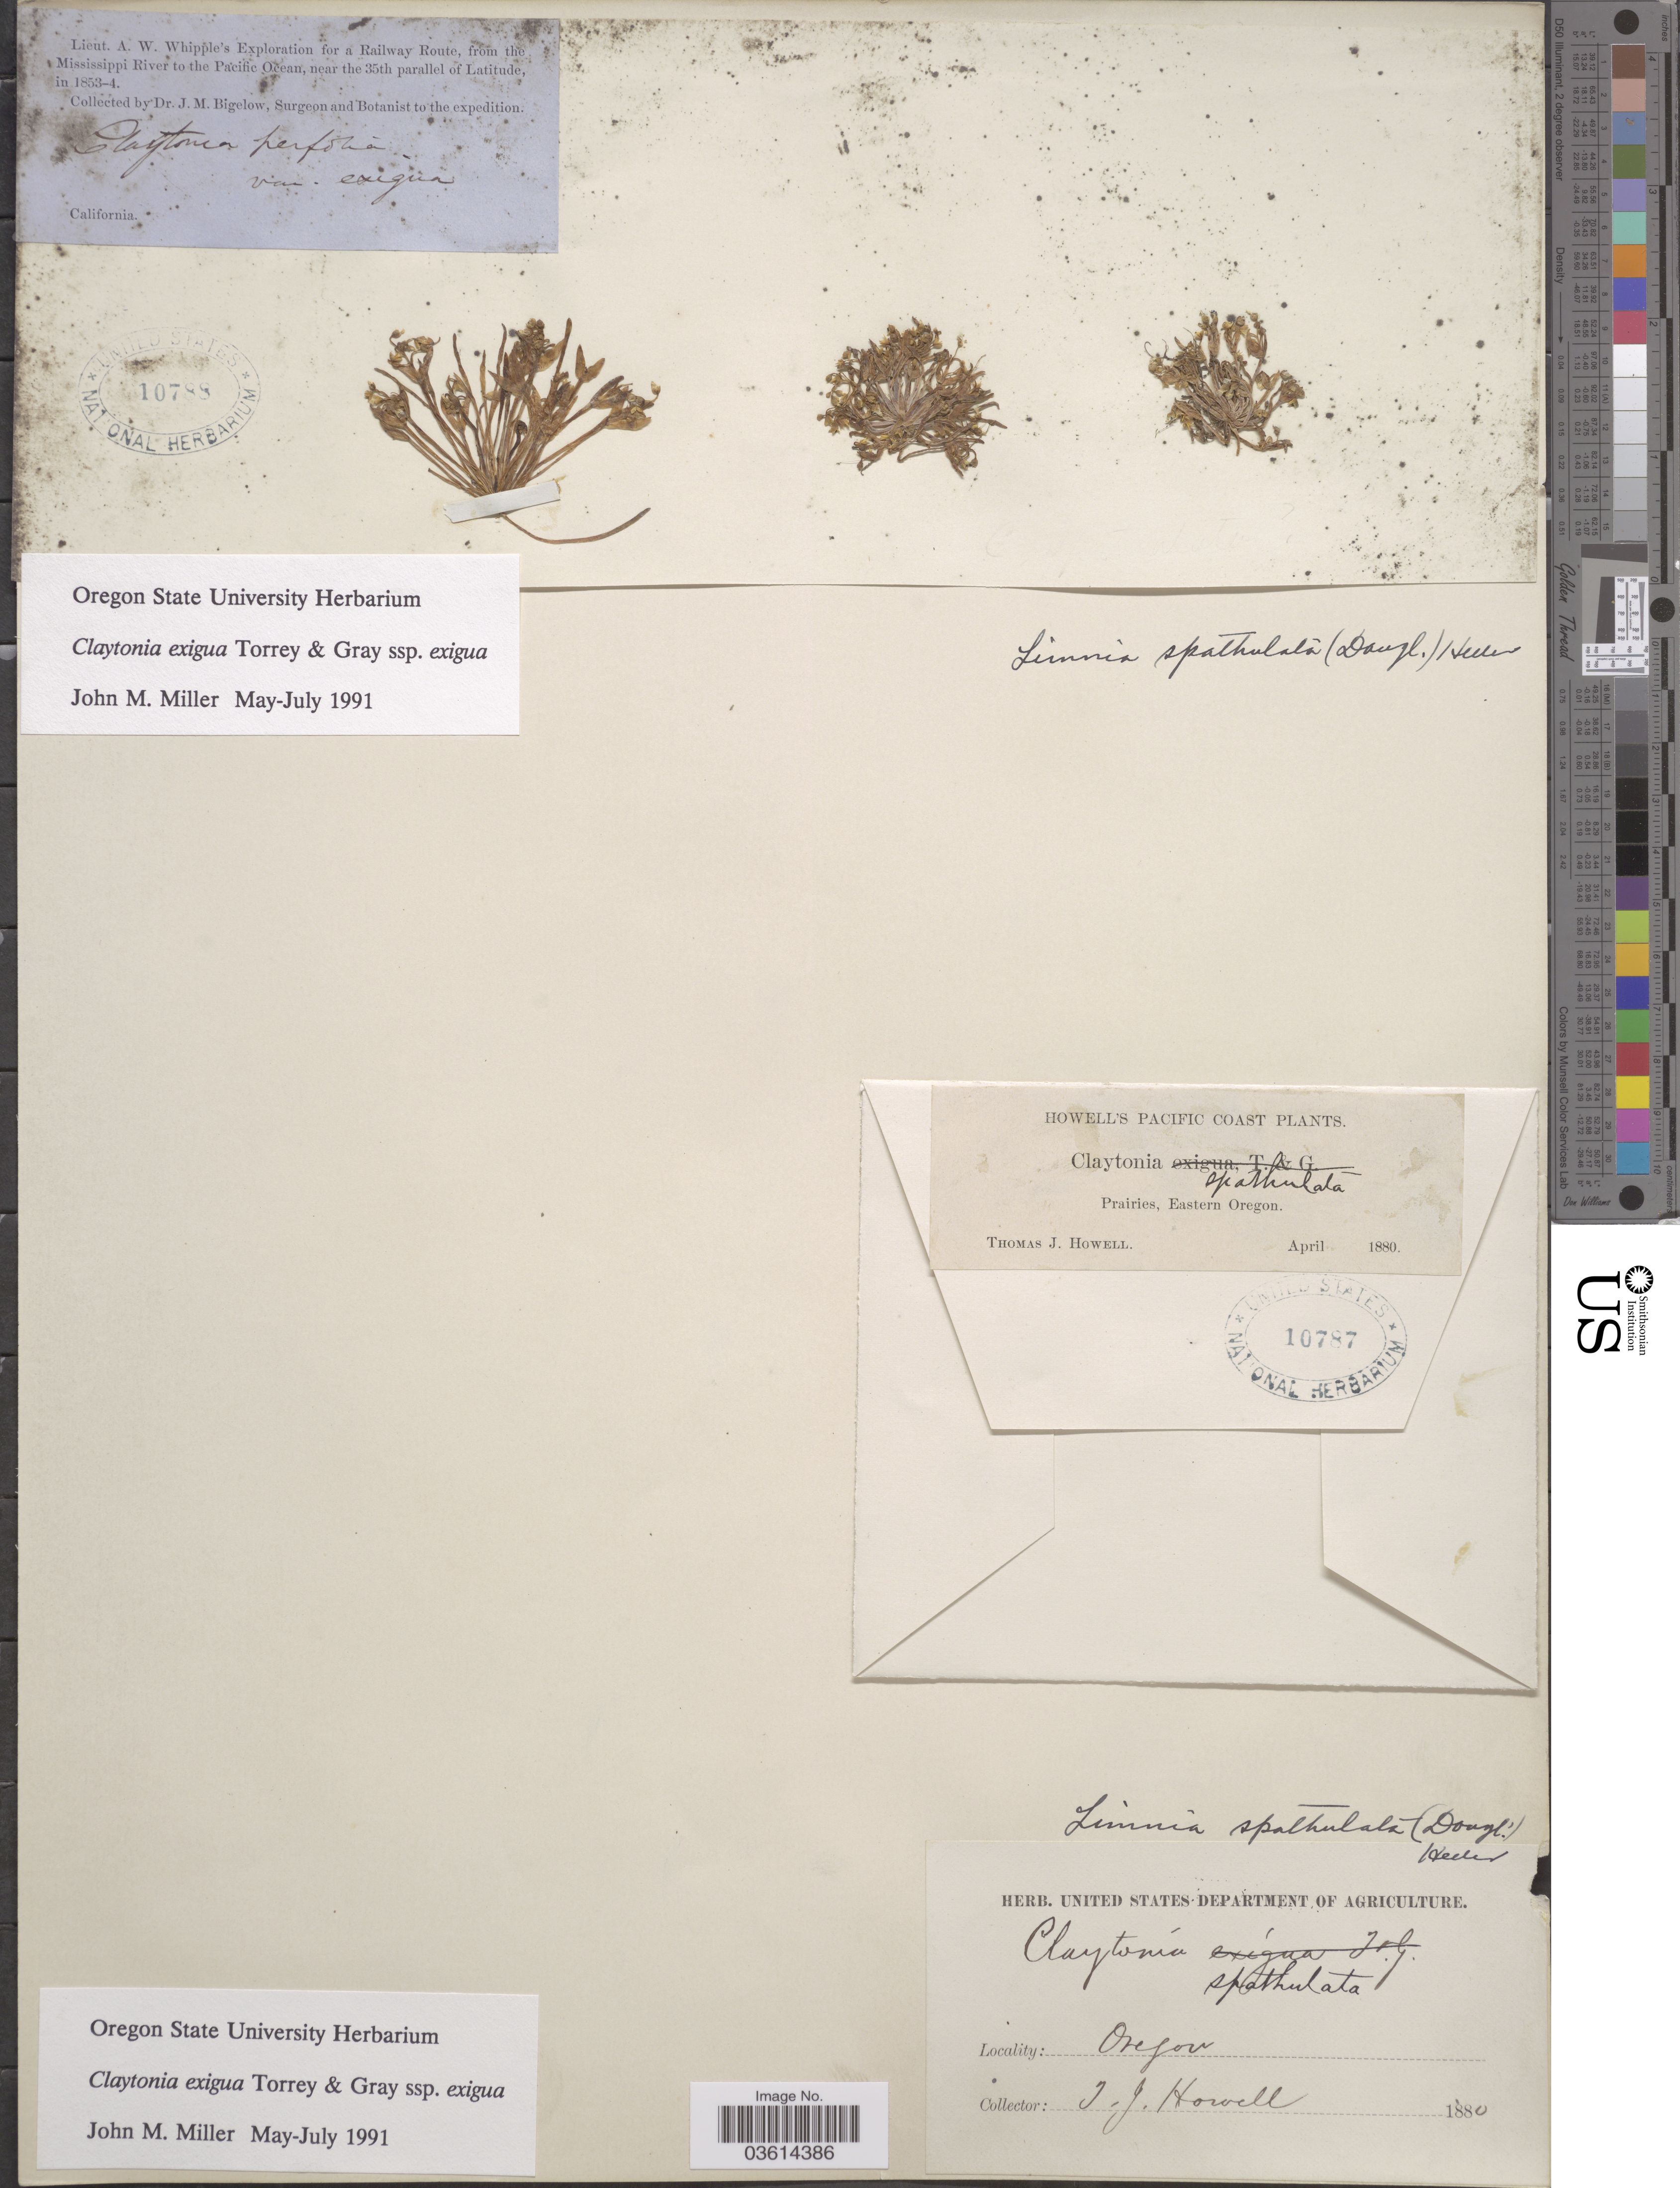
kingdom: Plantae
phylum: Tracheophyta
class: Magnoliopsida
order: Caryophyllales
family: Montiaceae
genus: Claytonia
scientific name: Claytonia exigua subsp. exigua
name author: (Douglas) Torr. & A. Gray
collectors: A. Whipple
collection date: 1853/1854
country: United States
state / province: California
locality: Railway Route, from the Mississippi River to the Pacific Ocean, near the 35th parallel of Latitude. [unsure placement]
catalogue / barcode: US 10788-2